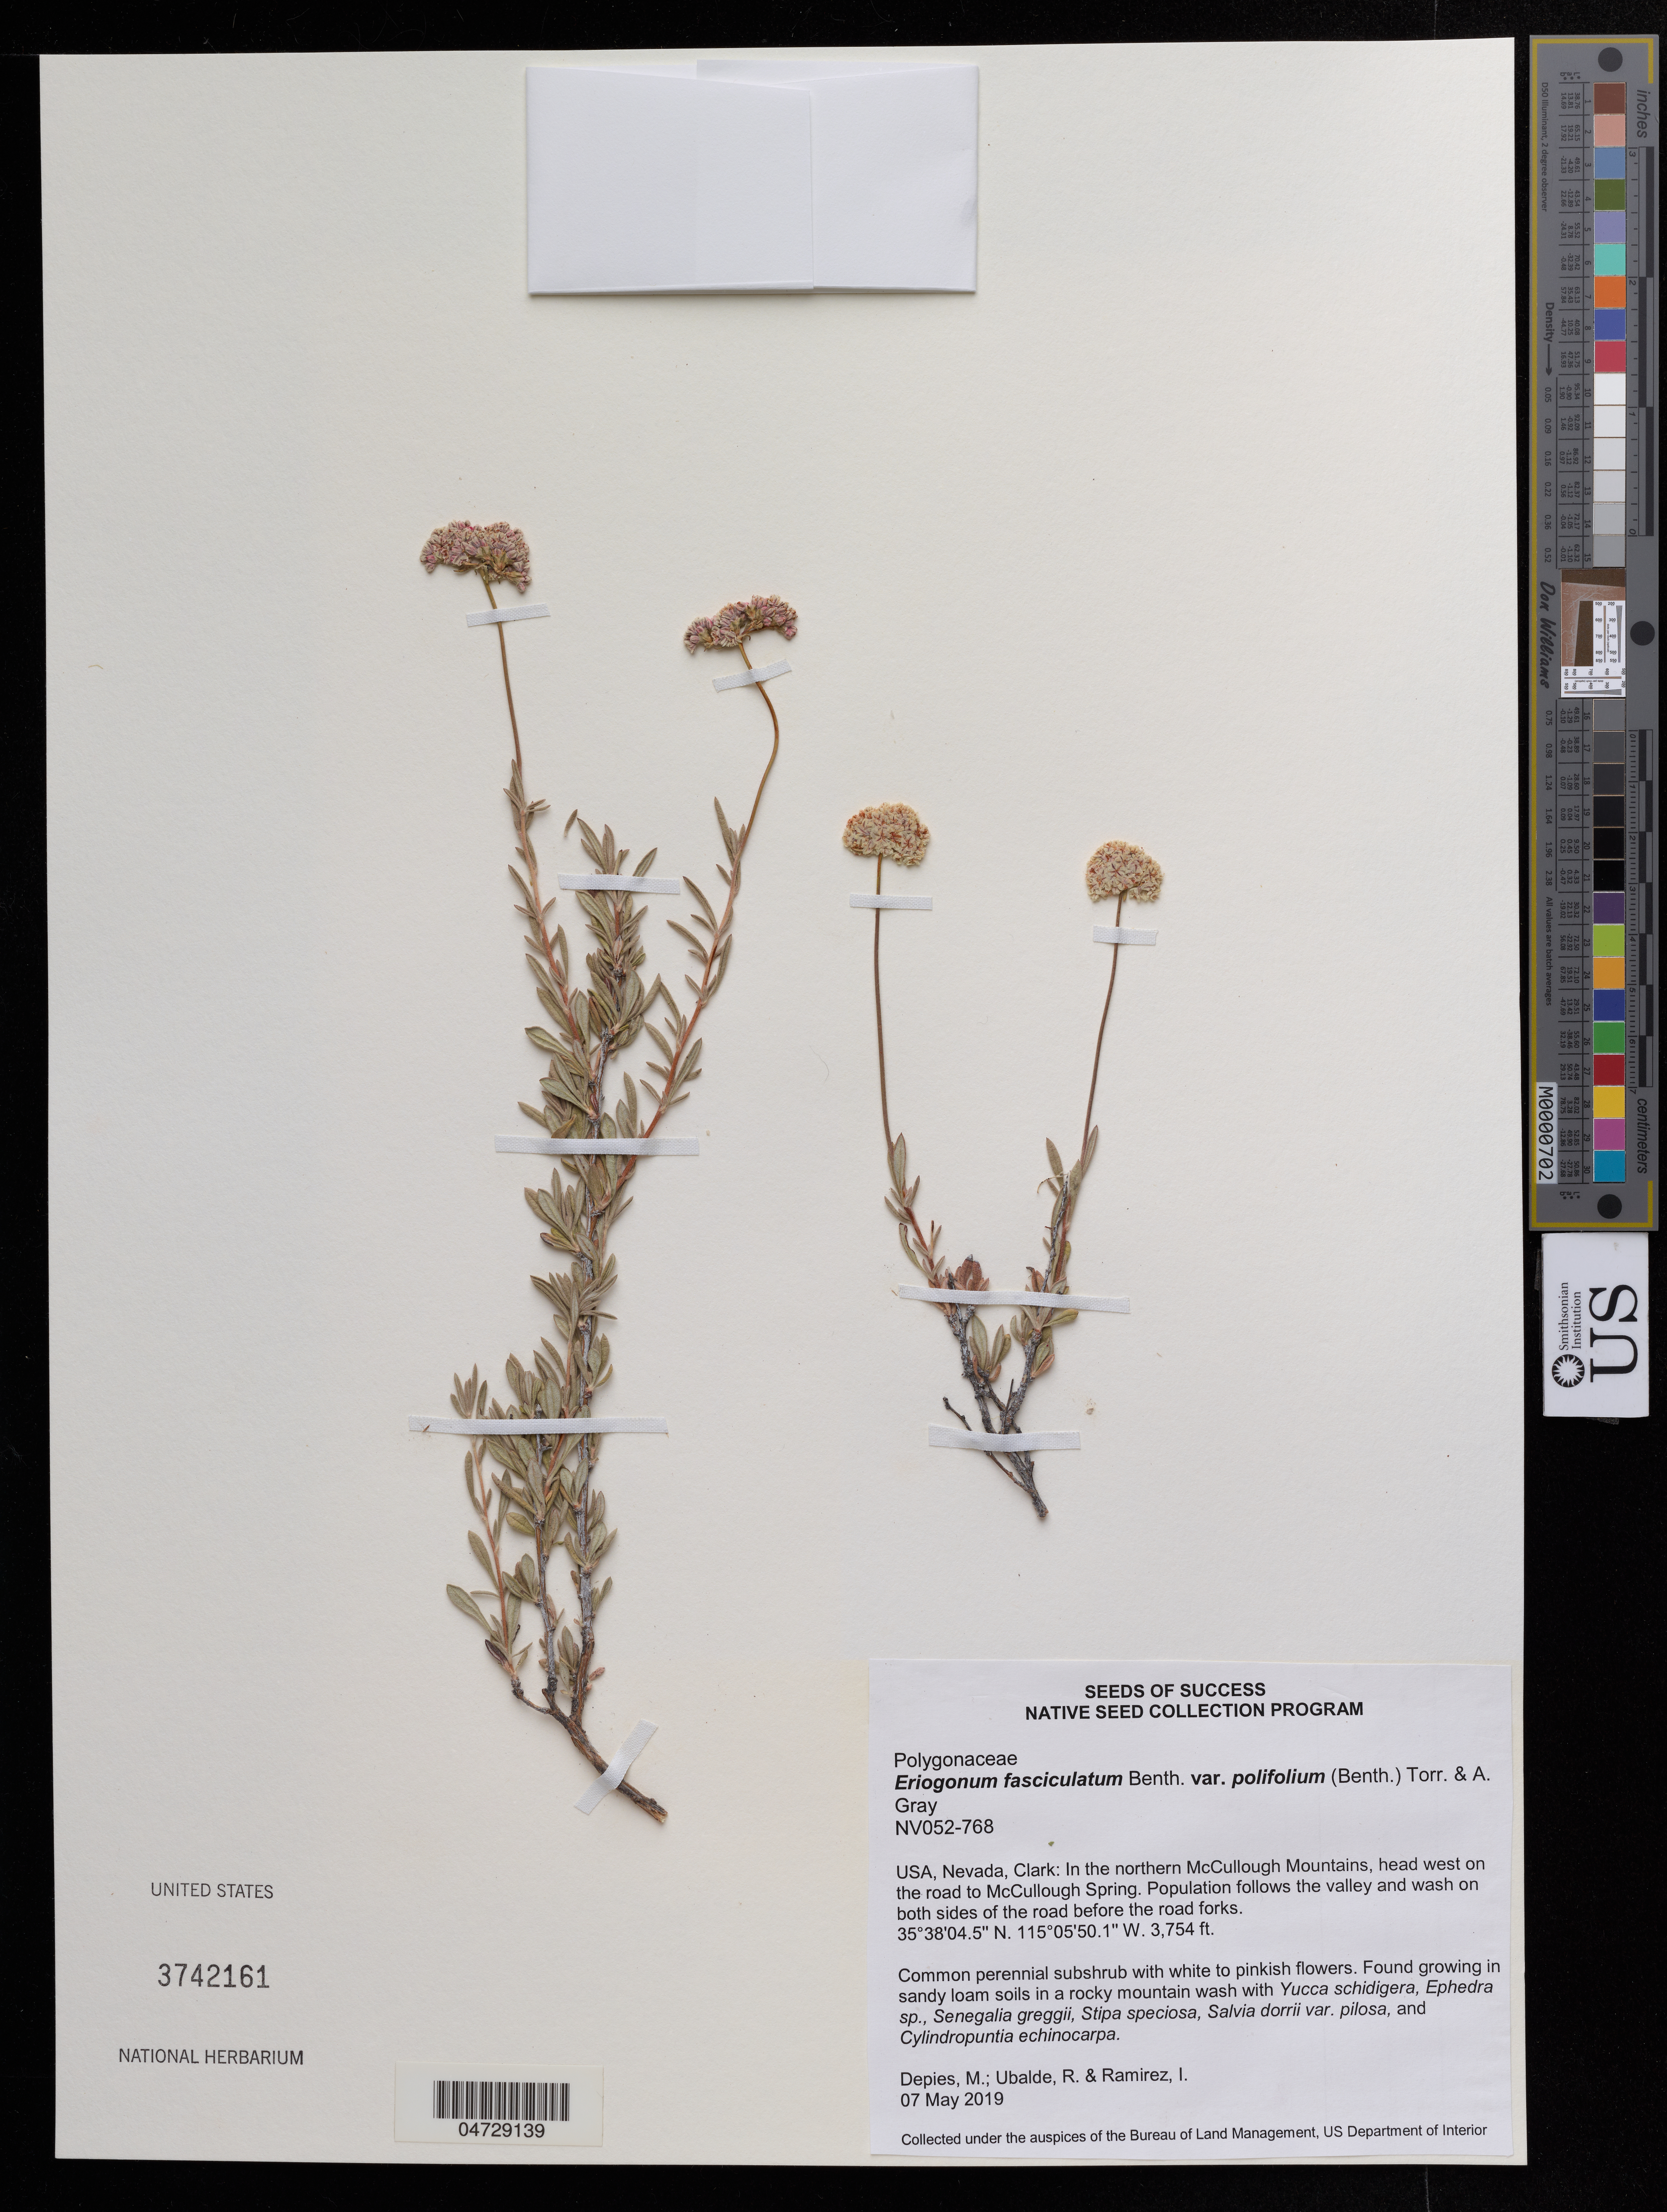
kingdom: Plantae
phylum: Tracheophyta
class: Magnoliopsida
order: Caryophyllales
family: Polygonaceae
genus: Eriogonum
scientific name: Eriogonum fasciculatum var. polifolium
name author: (Benth.) Torr. & A. Gray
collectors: M. Depies, R. Ubalde & I. Ramírez M.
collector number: NV052-768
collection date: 2019-05-07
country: United States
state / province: Nevada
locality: Clark: In the northern McCullough Mountains, head west on the road to McCullough Spring. Population follows the valley and wash on both sides of the road before the road forks.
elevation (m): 1144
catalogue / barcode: US 3742161